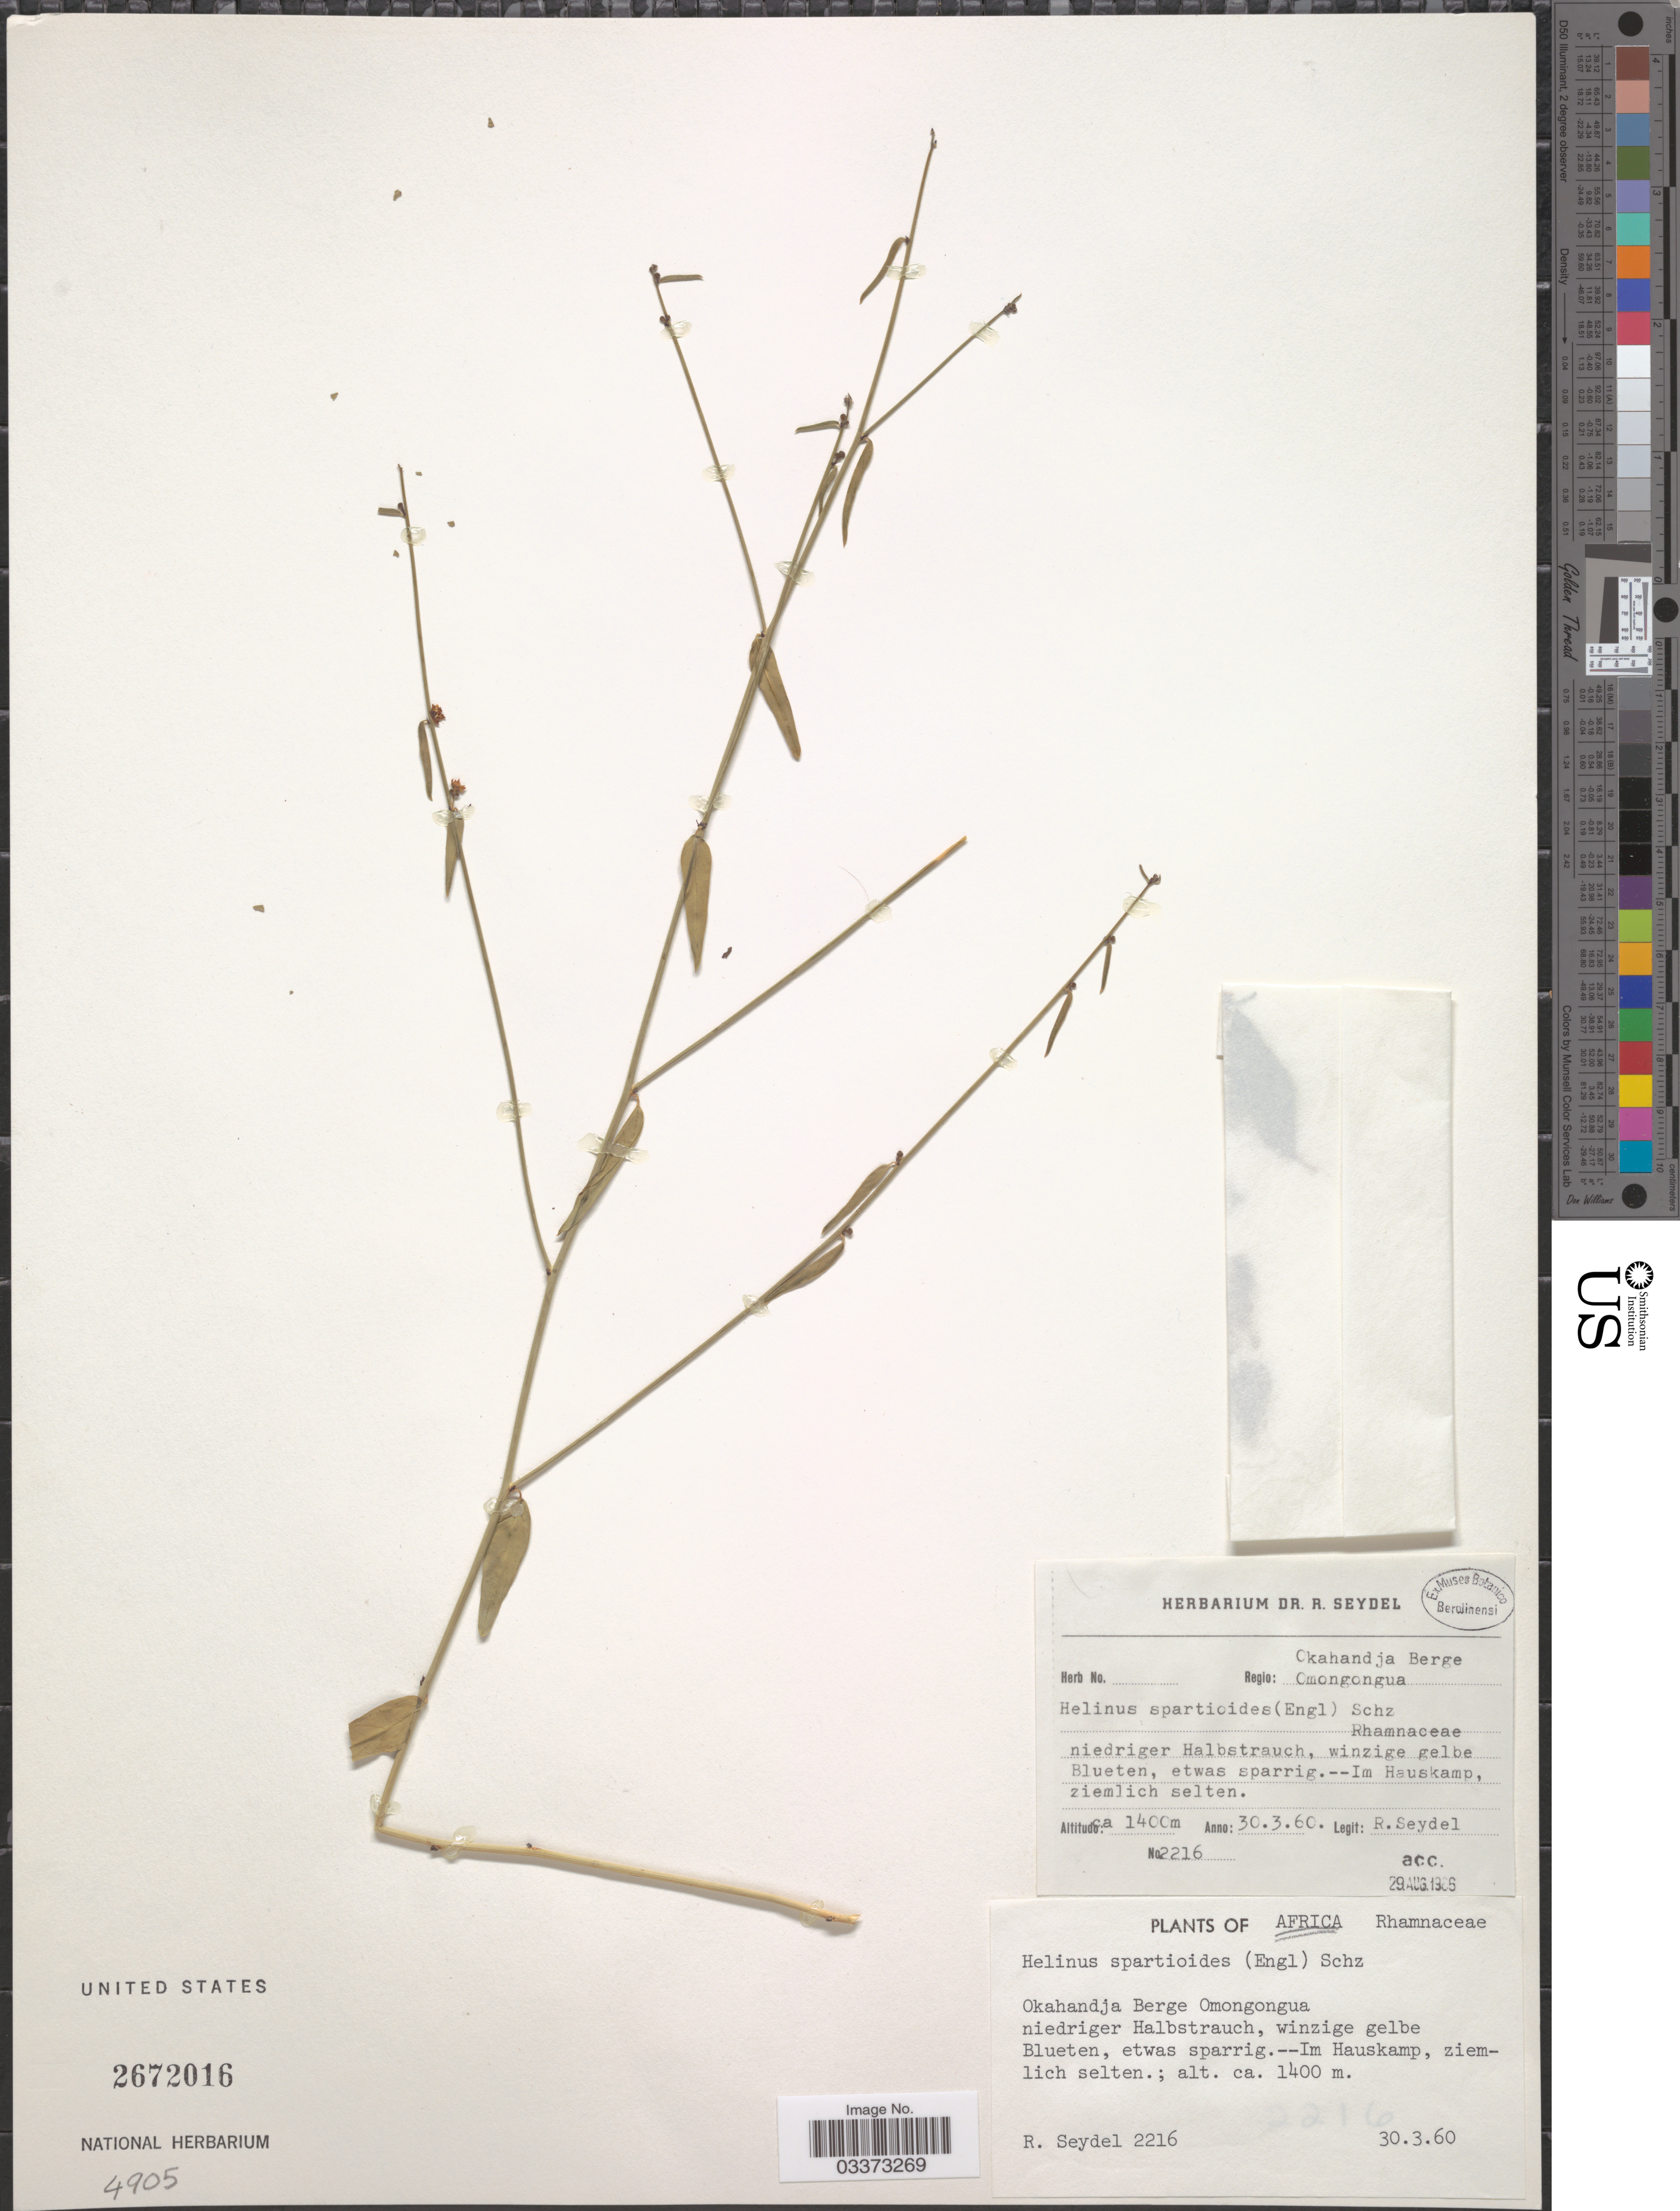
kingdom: Plantae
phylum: Tracheophyta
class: Magnoliopsida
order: Rosales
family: Rhamnaceae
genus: Helinus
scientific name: Helinus spartioides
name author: (Engl.) Schinz ex Engl.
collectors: R. Seydel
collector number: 2216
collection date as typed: Transcribed d/m/y: 30/3/60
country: Namibia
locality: Africa. Regio: Okahandja Berge Omongongua. --Im Hauskamp ziemlich selten.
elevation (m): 1400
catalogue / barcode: US 2672016